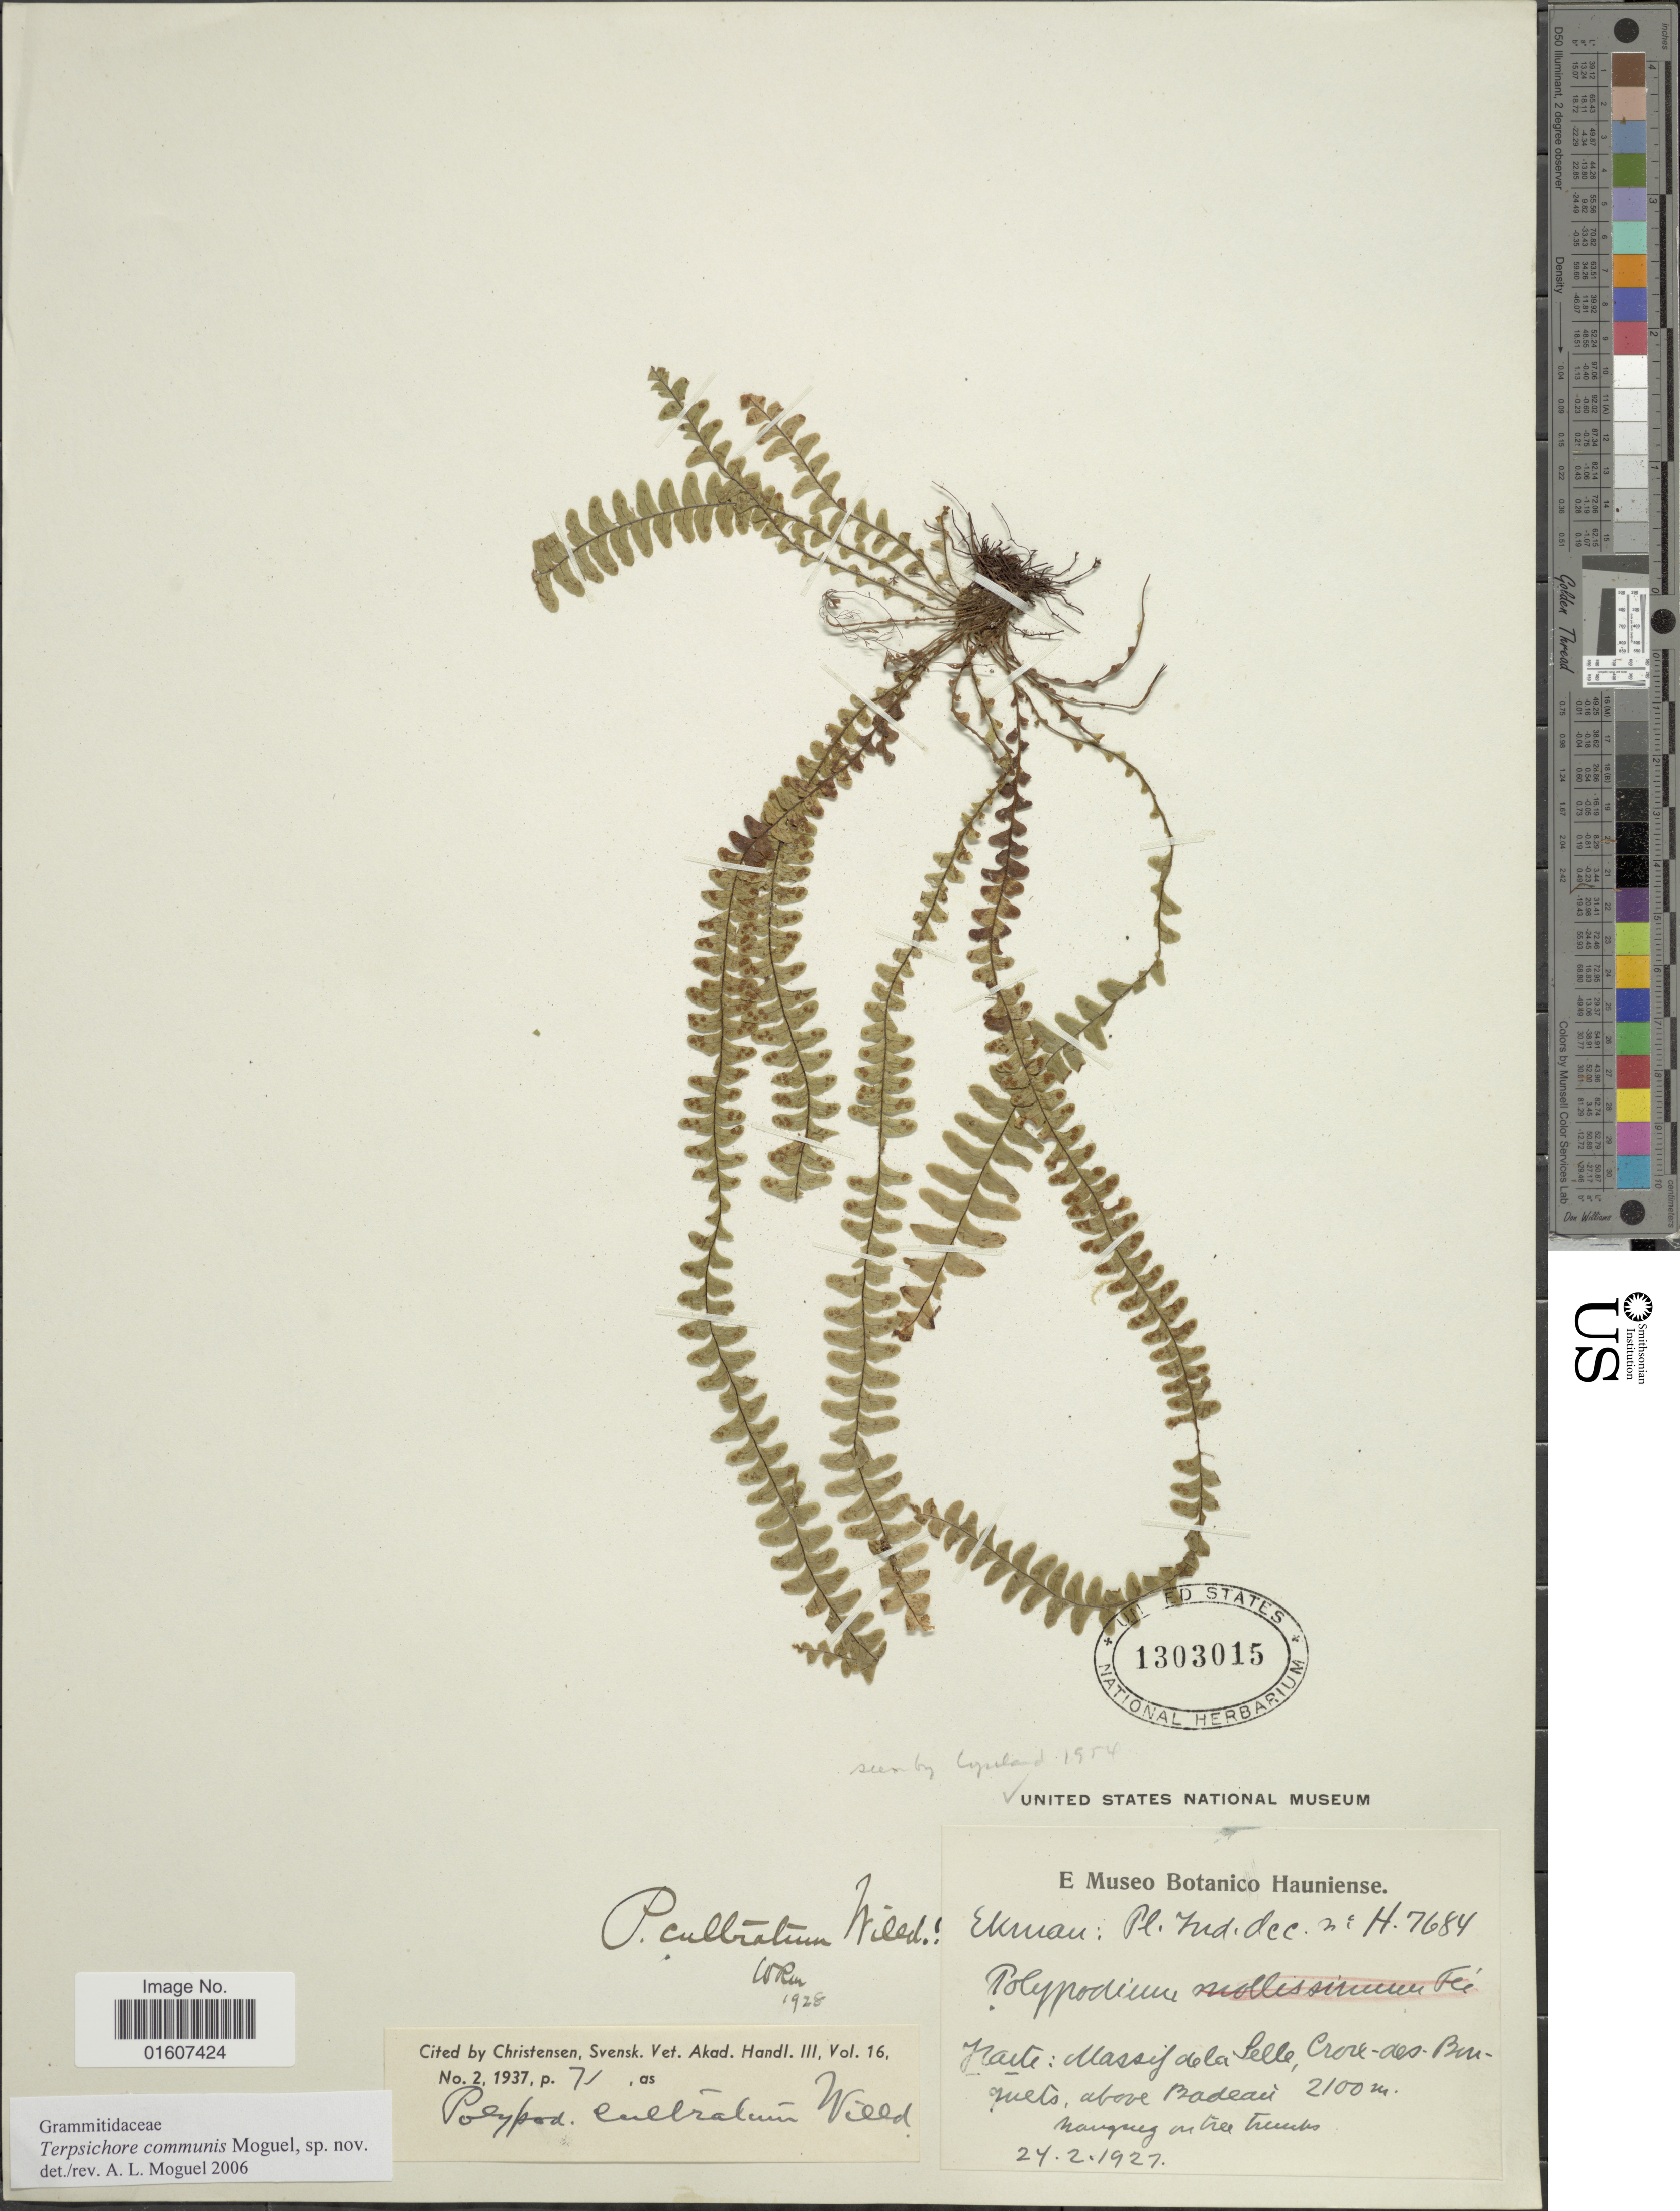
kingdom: Plantae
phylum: Tracheophyta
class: Polypodiopsida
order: Polypodiales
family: Polypodiaceae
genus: Terpsichore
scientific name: Terpsichore communis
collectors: -. Ekman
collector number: H.7684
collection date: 1927-02-24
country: Haiti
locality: Massif de la Selle, Croix-des-Bouquets, above Badeau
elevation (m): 2100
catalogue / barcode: US 1303015